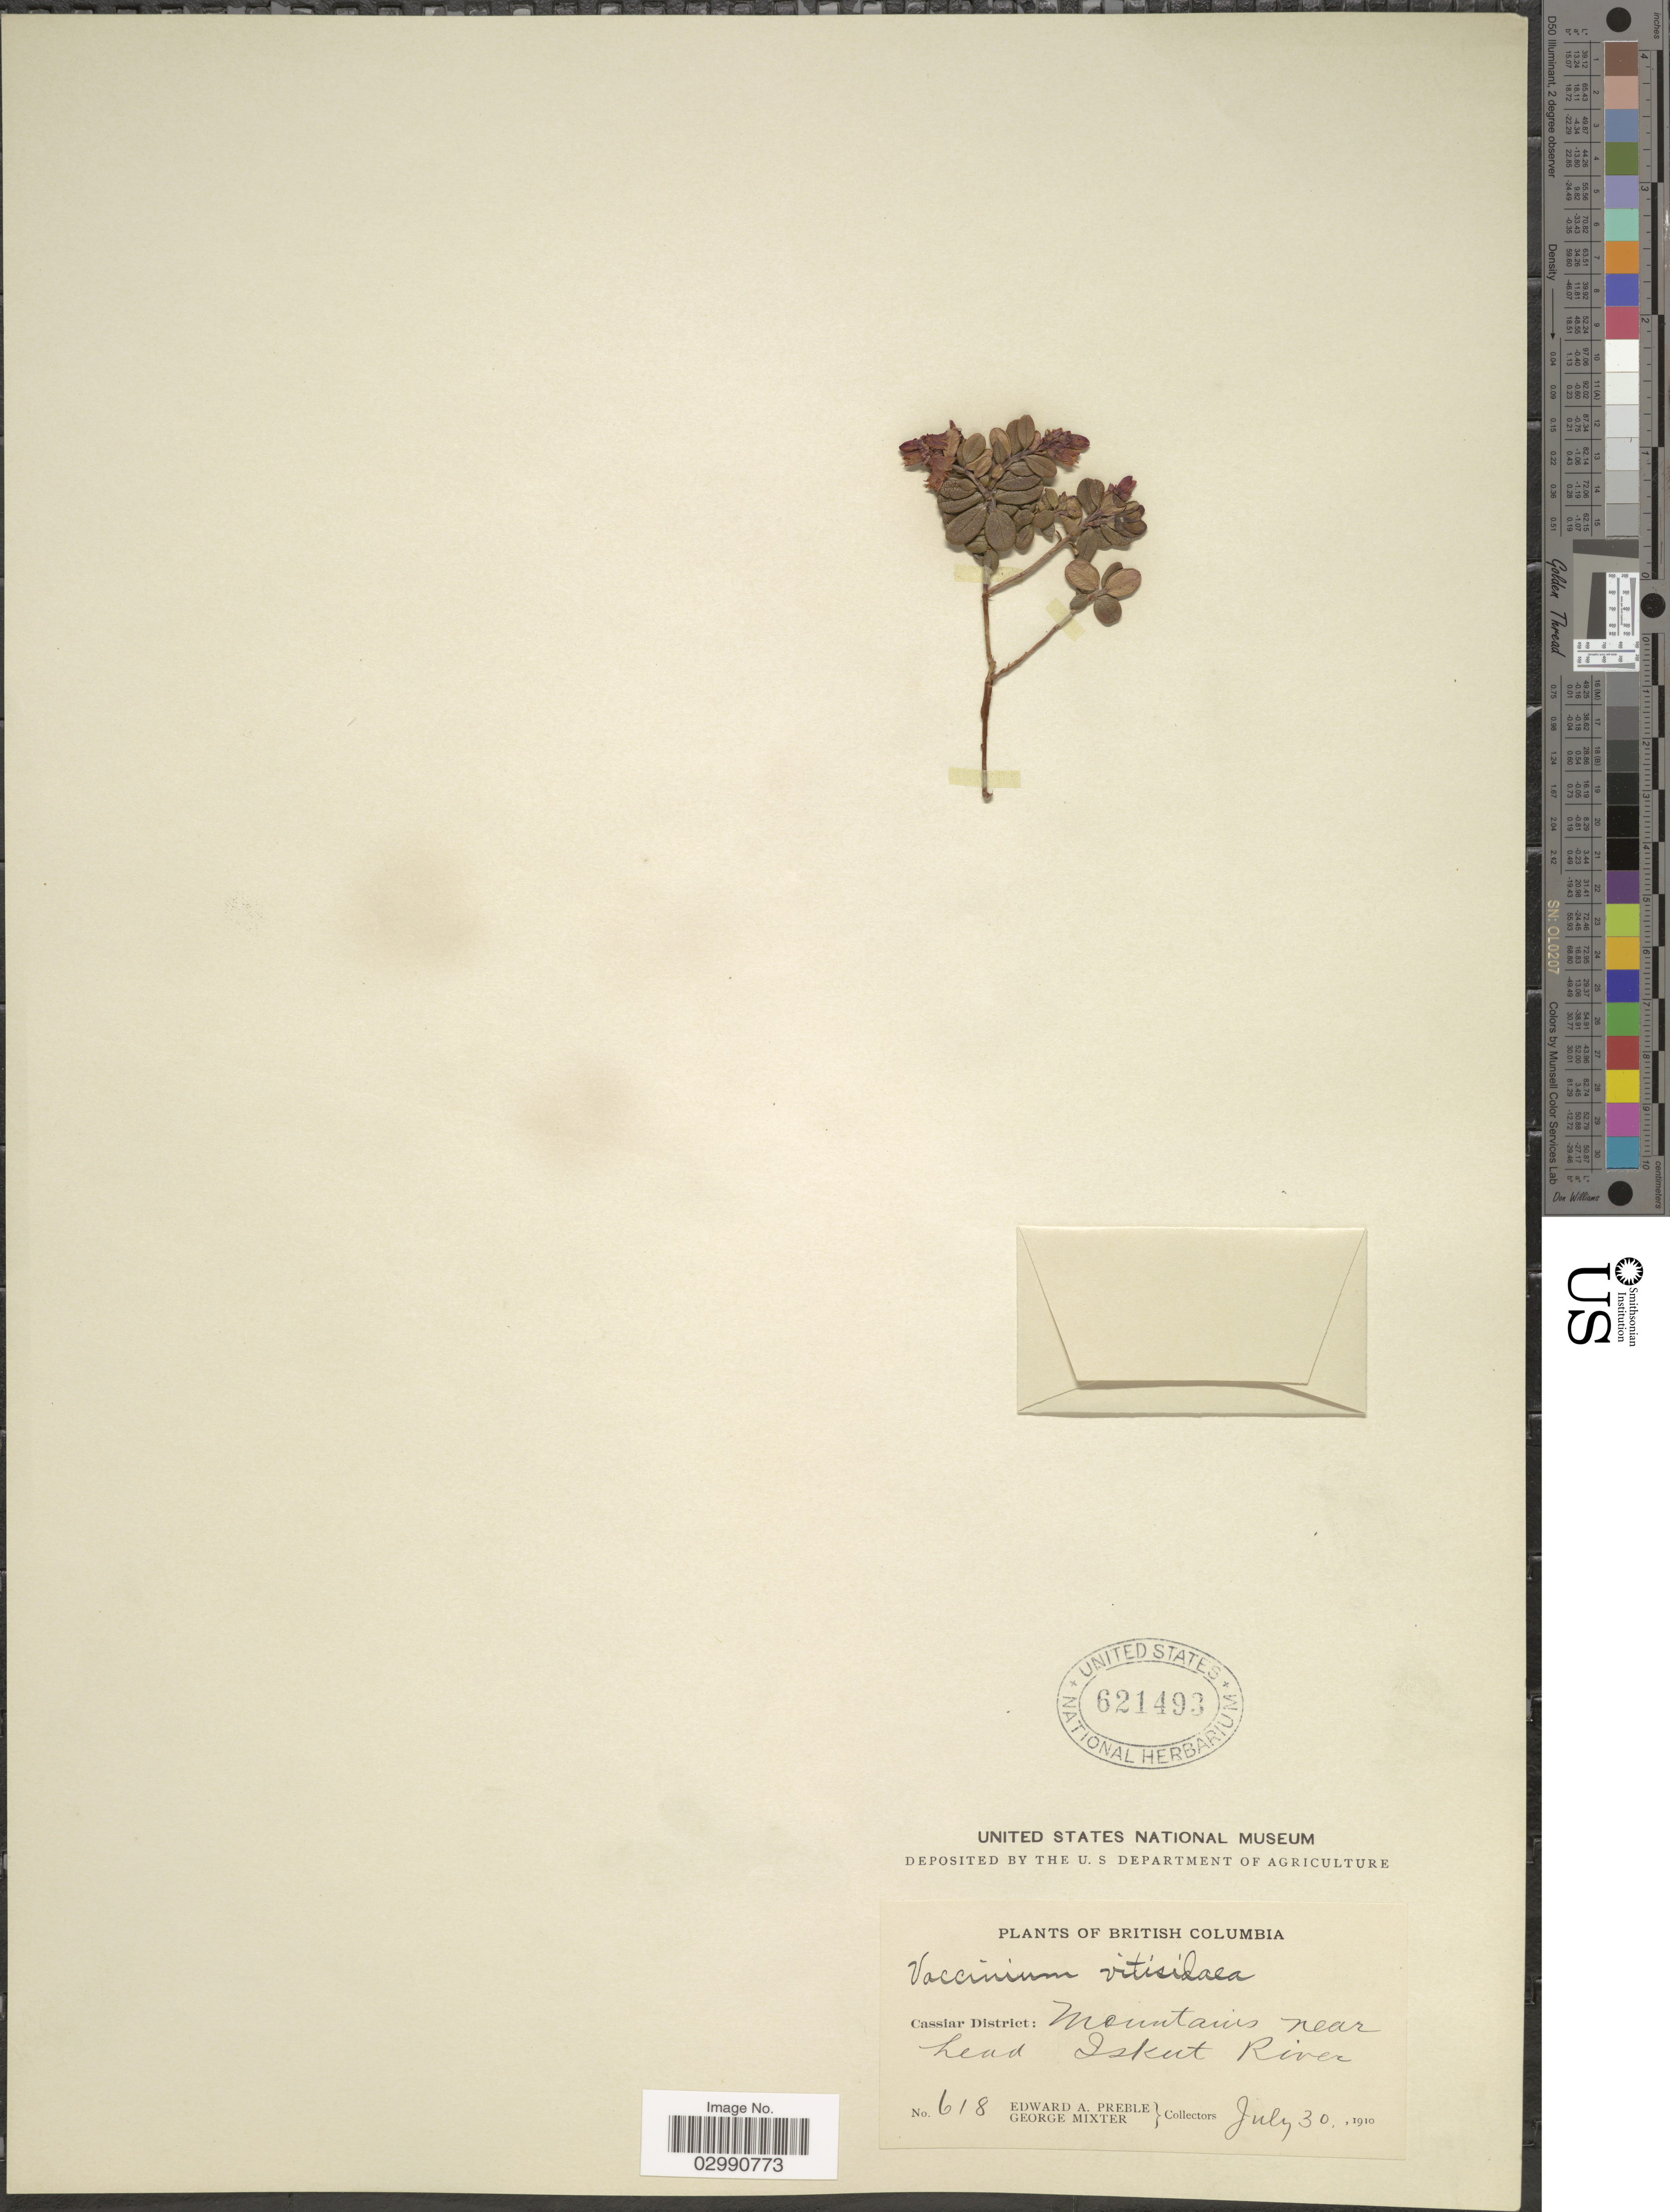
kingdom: Plantae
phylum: Tracheophyta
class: Magnoliopsida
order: Ericales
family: Ericaceae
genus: Vaccinium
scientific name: Vaccinium vitis-idaea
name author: L.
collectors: E. Preble & G. Mixter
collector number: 618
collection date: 1910-07-30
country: Canada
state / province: British Columbia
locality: Cassiar District: Mountains near head Iskut River.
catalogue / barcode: US 621493